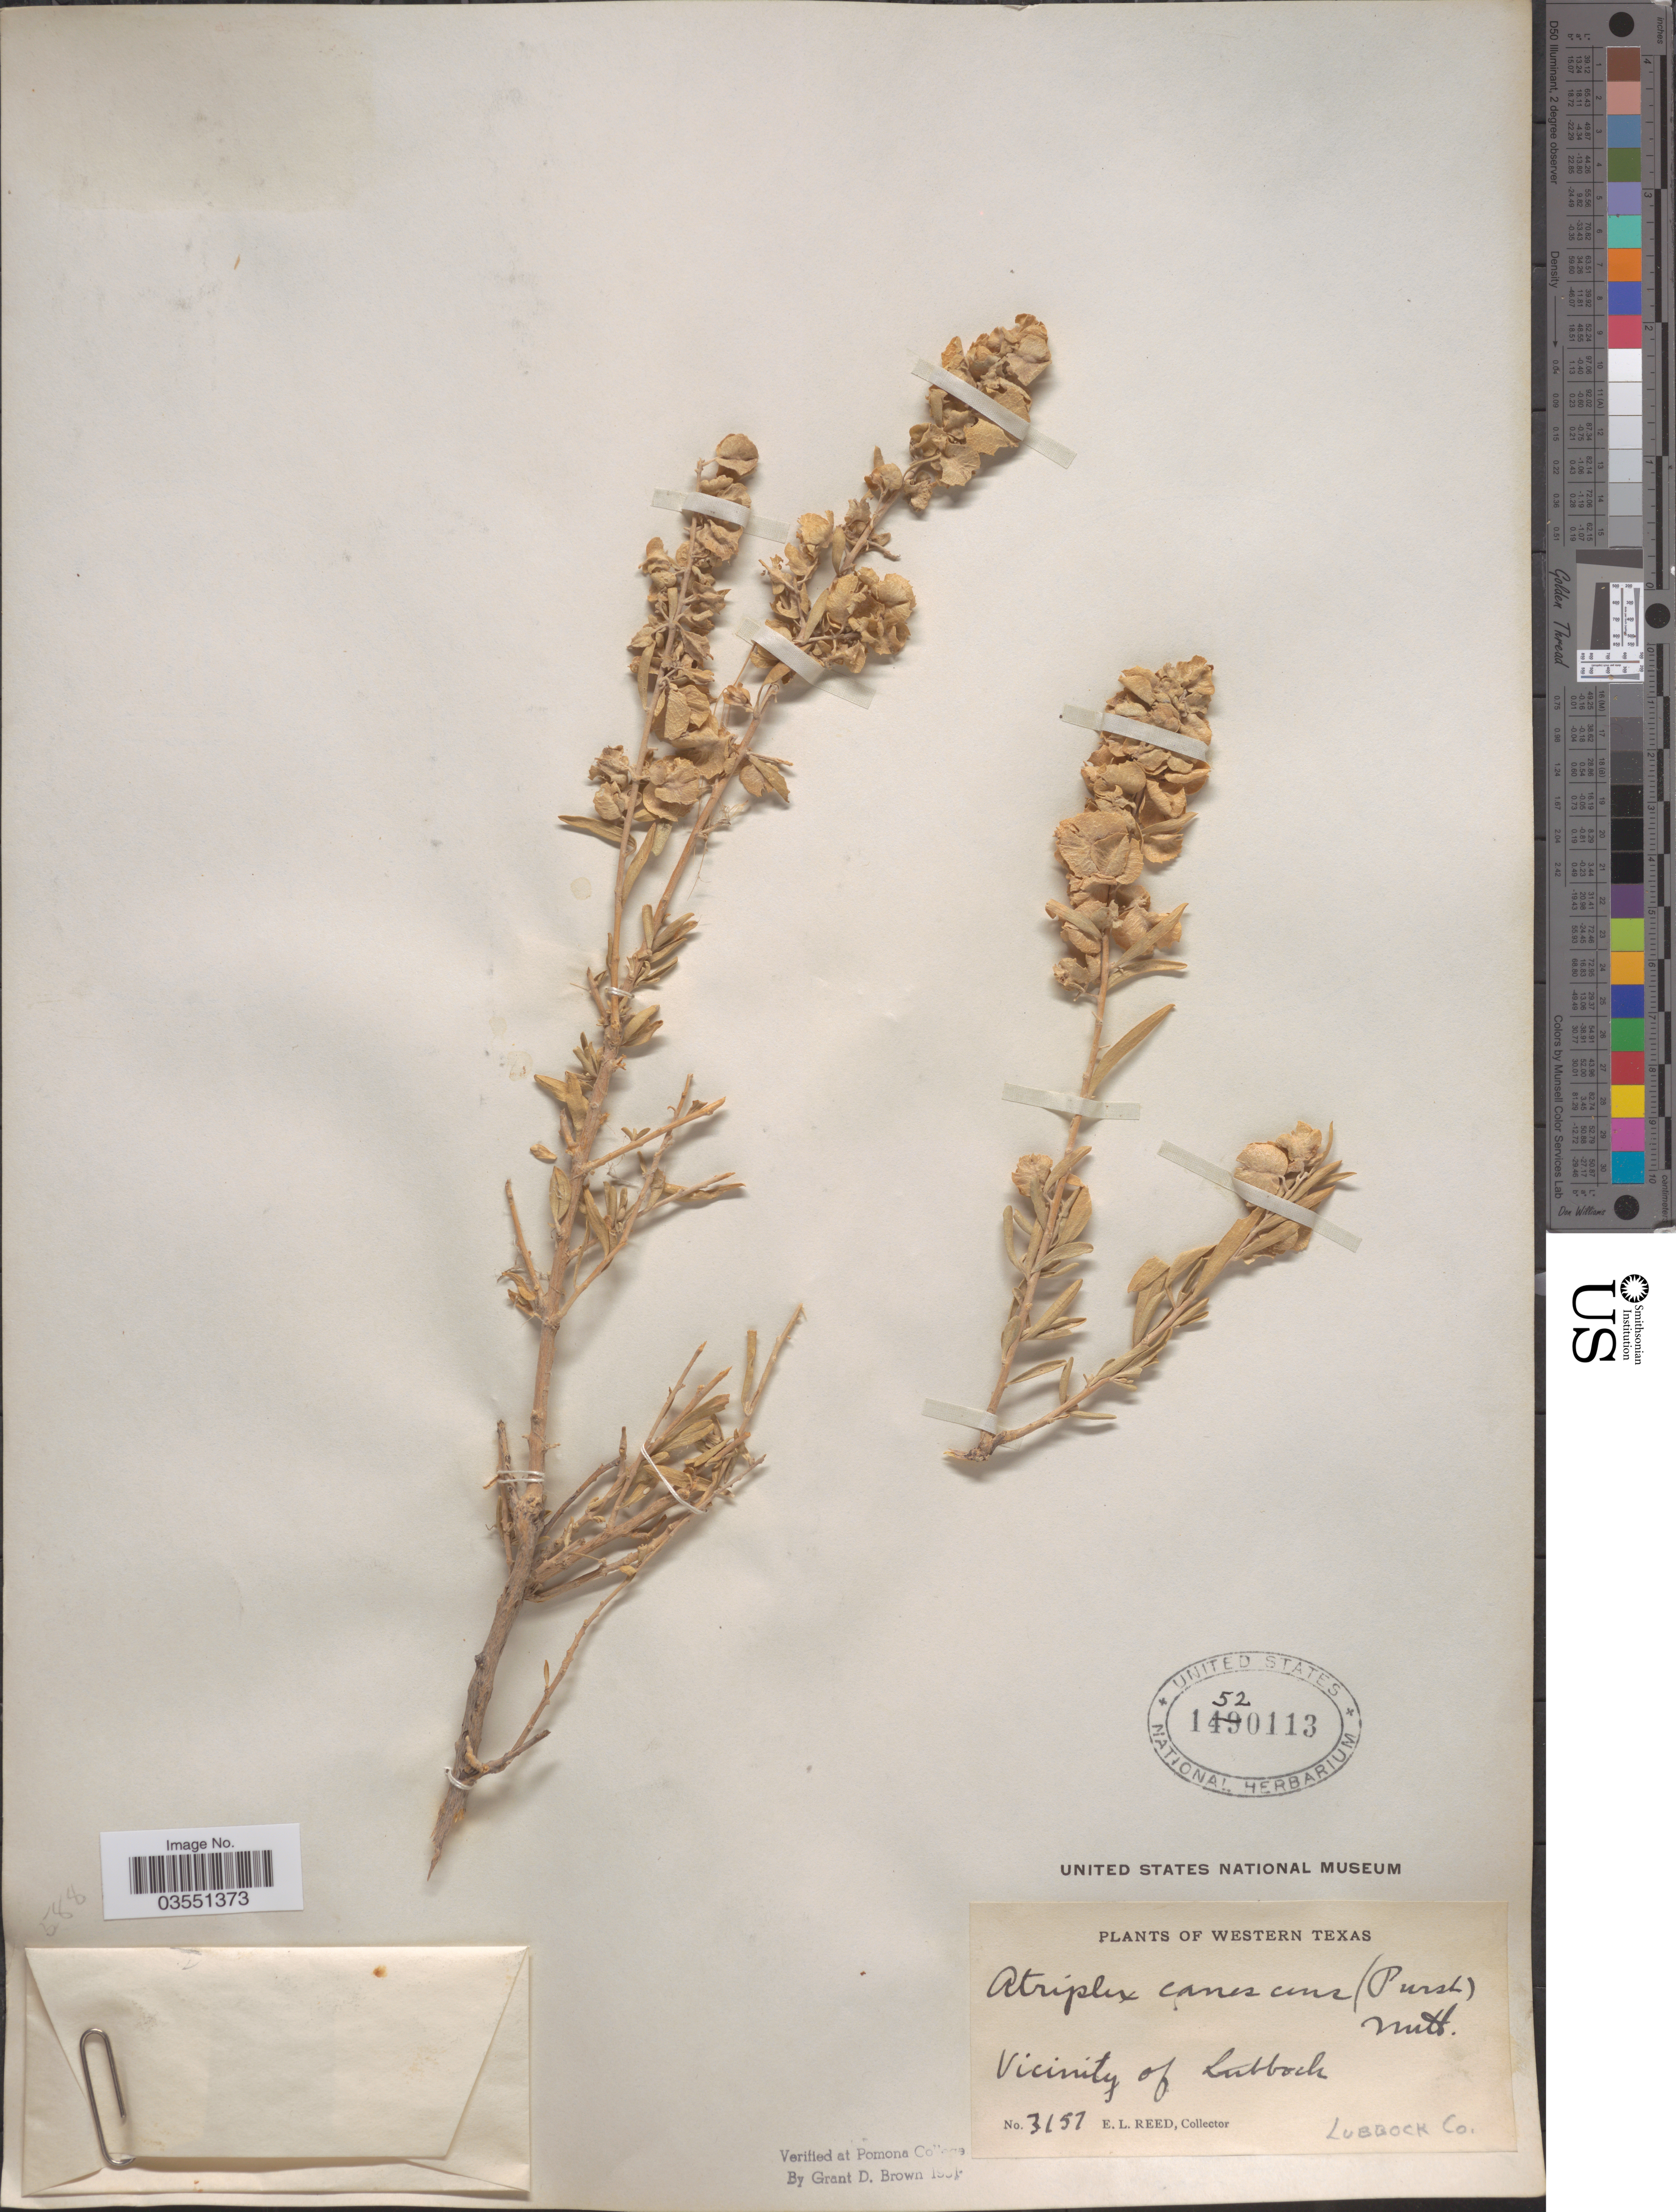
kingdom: Plantae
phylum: Tracheophyta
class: Magnoliopsida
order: Caryophyllales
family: Amaranthaceae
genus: Atriplex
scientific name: Atriplex canescens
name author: (Pursh) Nutt.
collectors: E. Reed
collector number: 3157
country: United States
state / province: Texas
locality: Western Texas. Vicinity of Lubbock. Lubbock Co.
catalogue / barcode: US 1520113